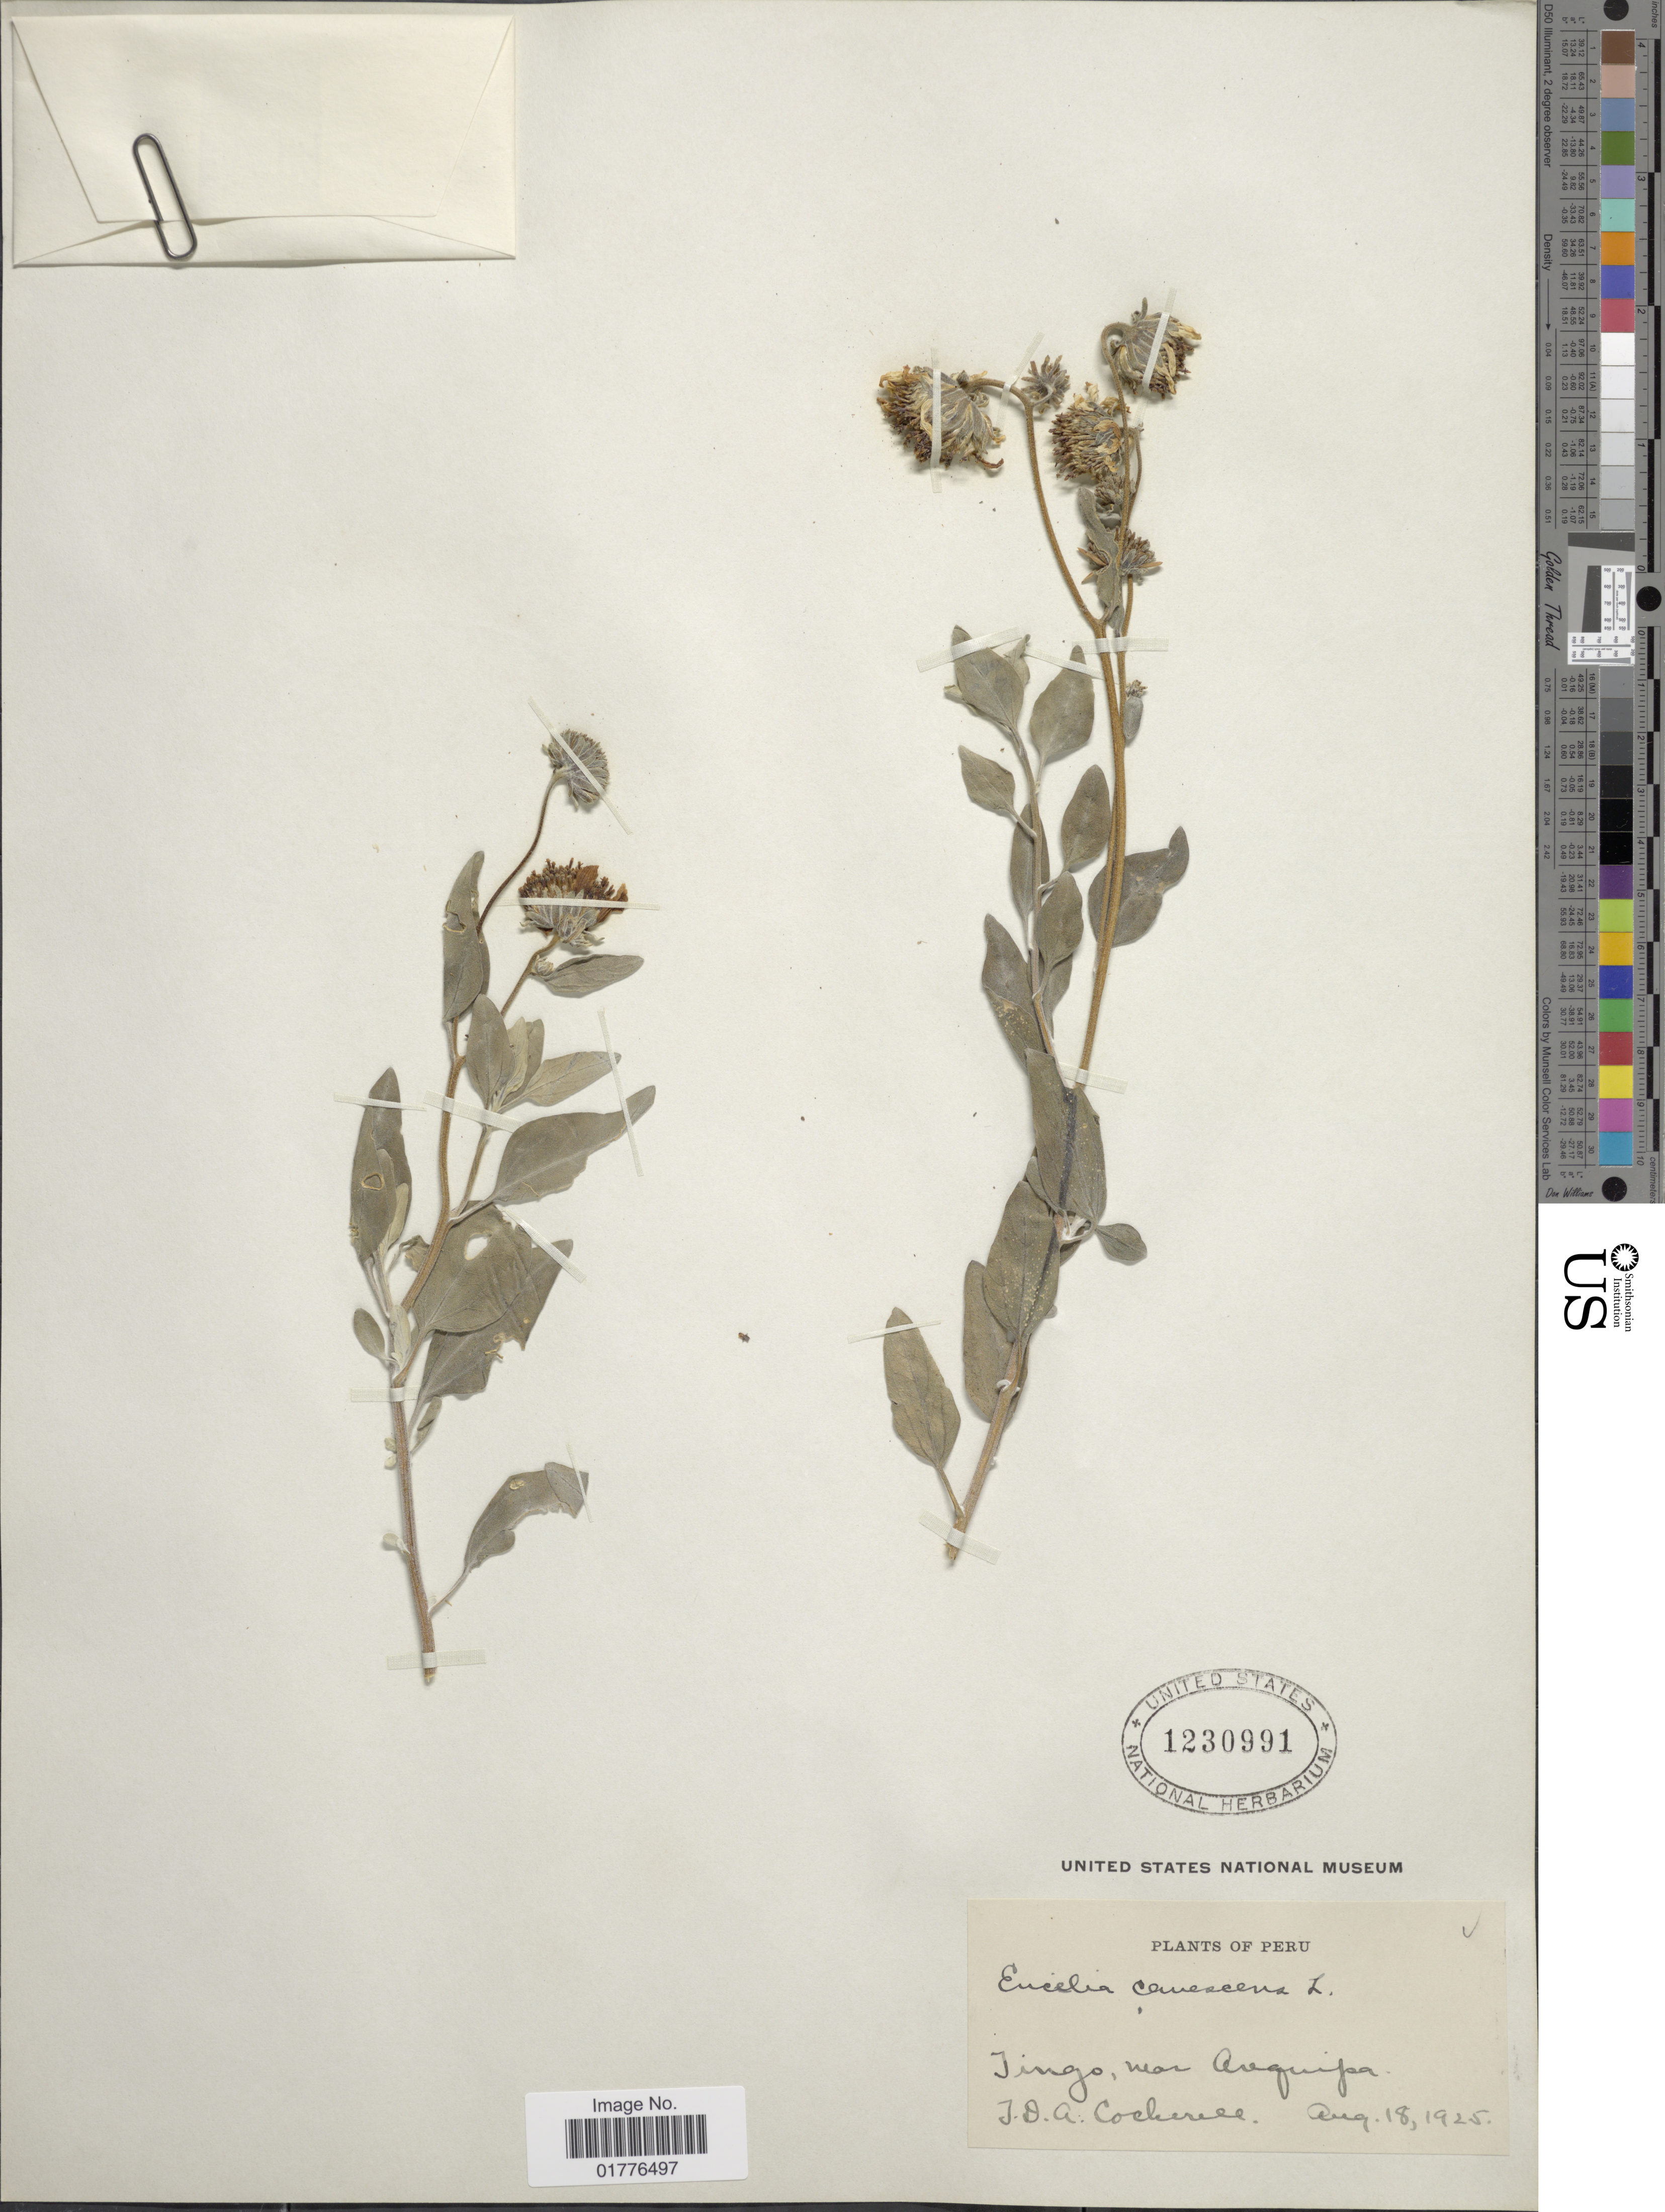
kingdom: Plantae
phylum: Tracheophyta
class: Magnoliopsida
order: Asterales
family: Asteraceae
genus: Encelia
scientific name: Encelia canescens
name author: Lam.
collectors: J. Cockerell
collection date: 1925-08-18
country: Peru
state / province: Arequipa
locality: Tingo, near Arequipa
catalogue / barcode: US 1230991